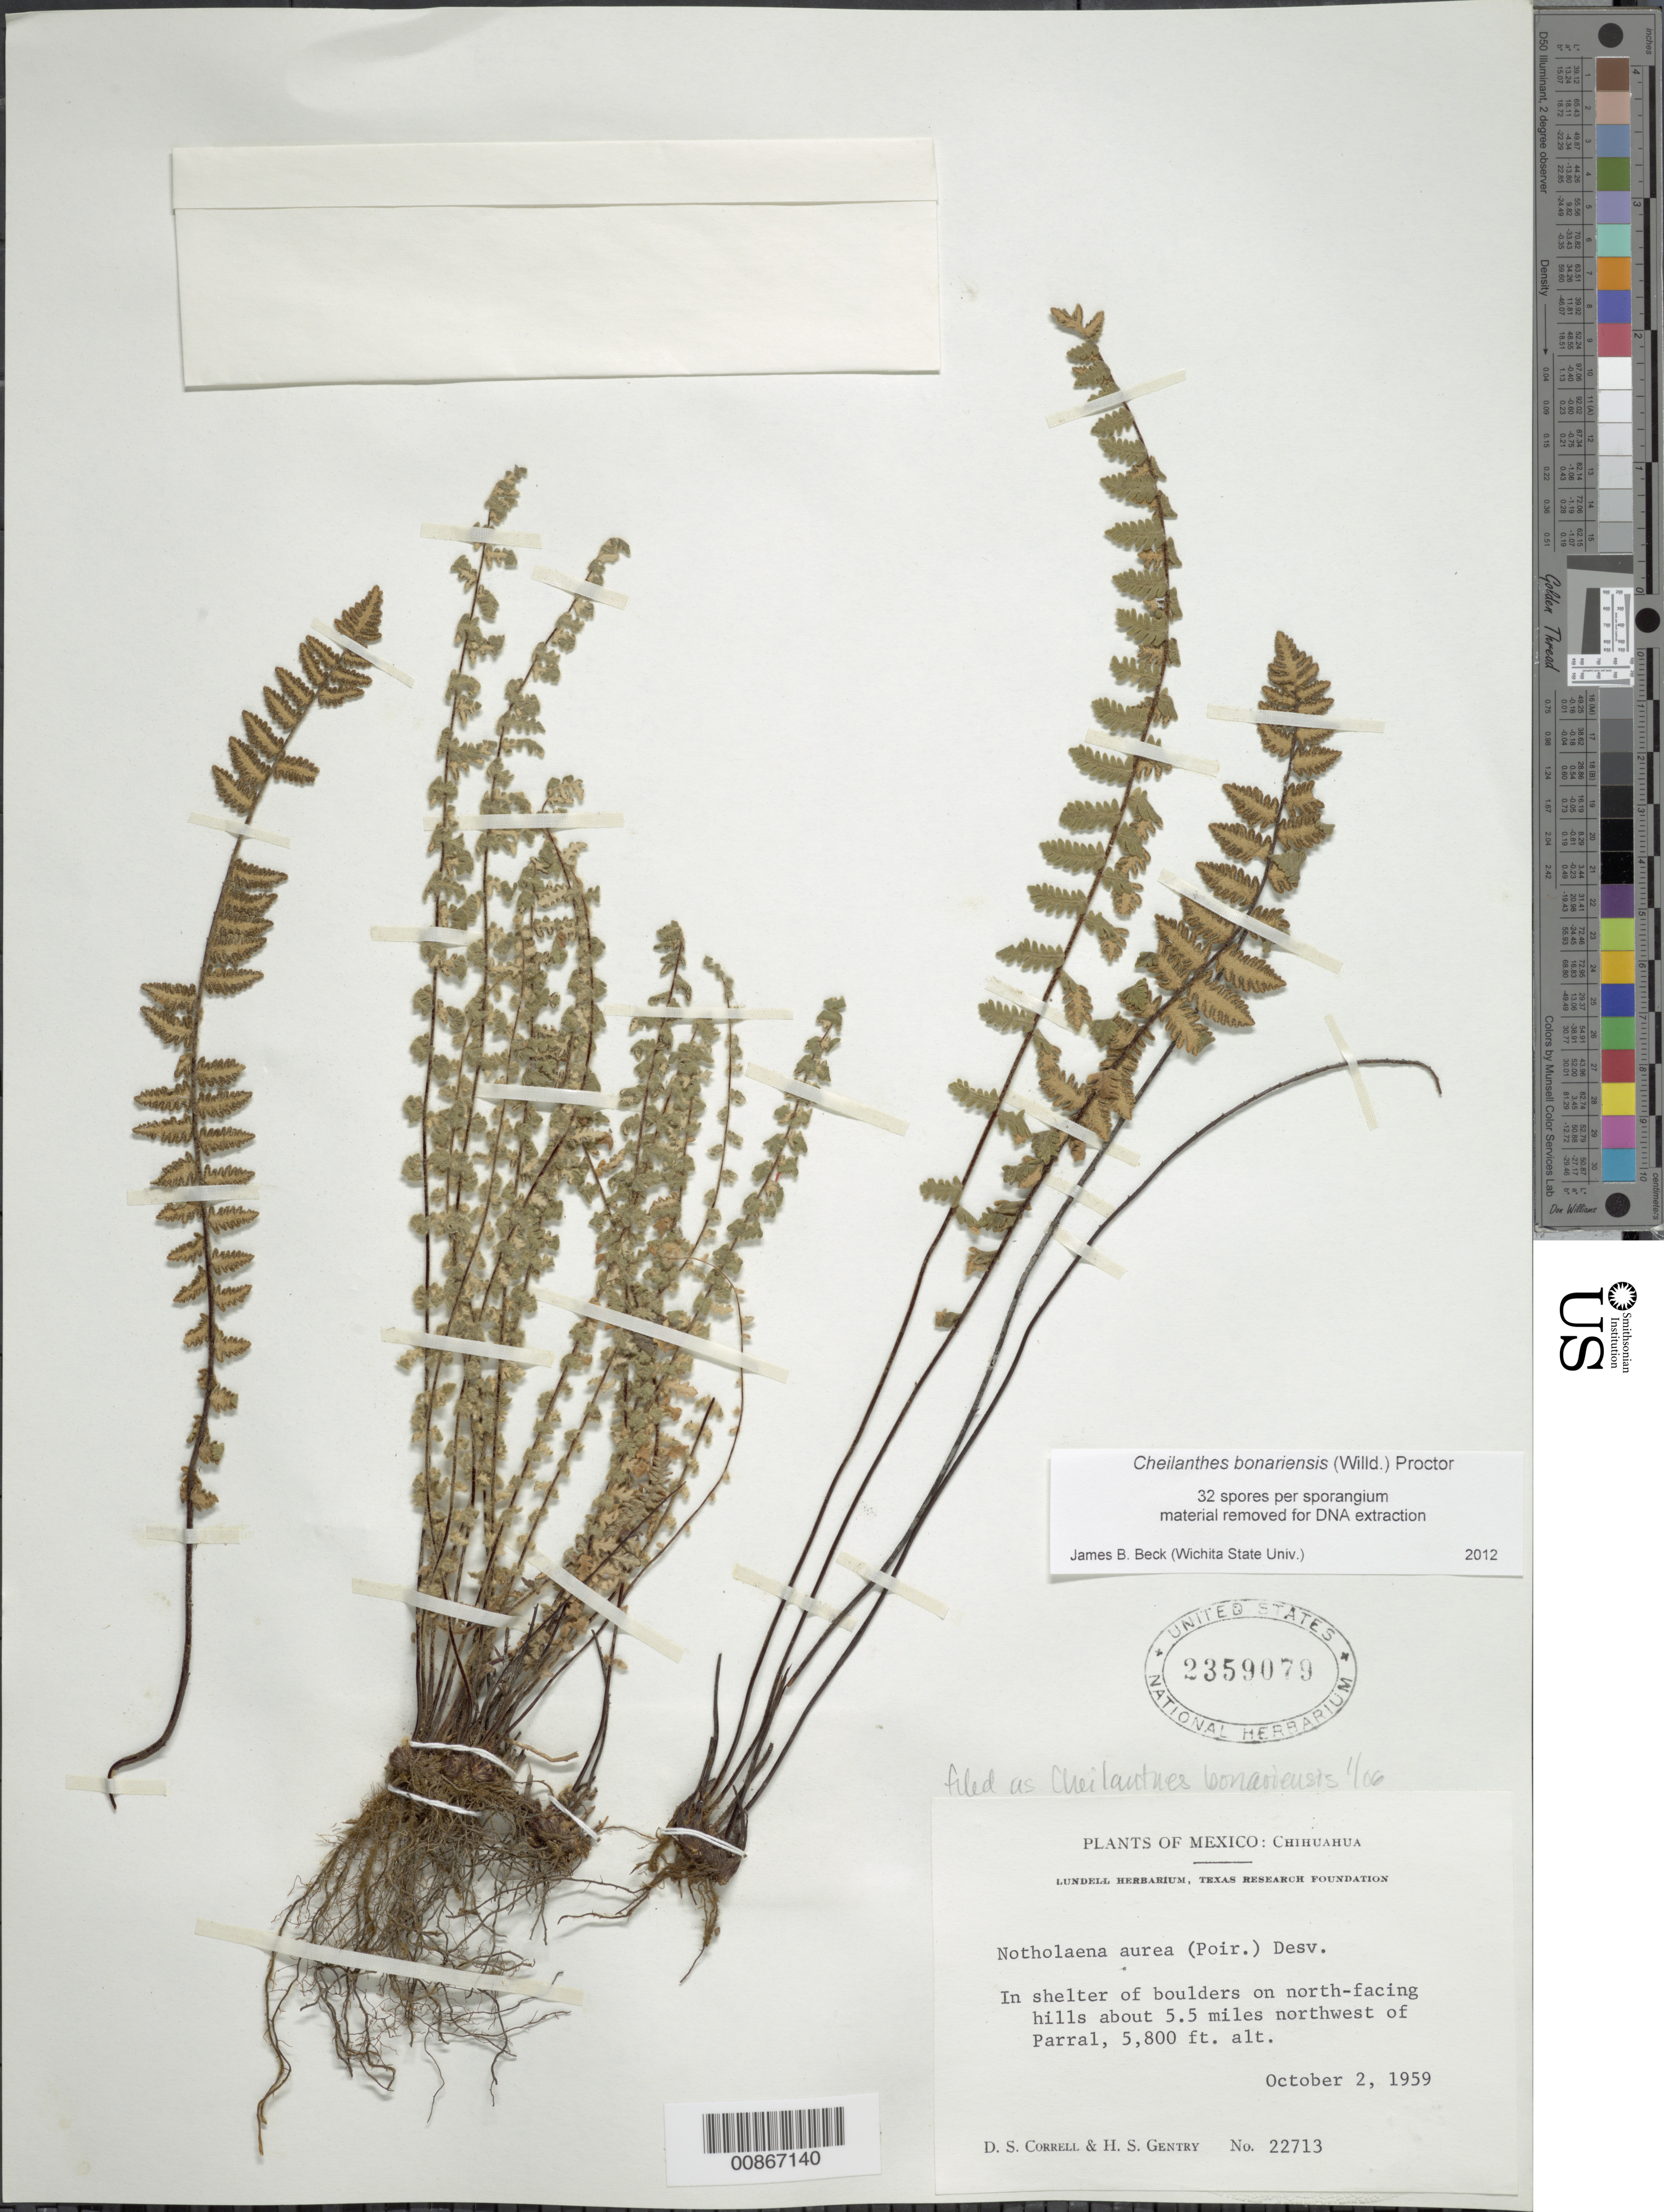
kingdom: Plantae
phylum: Tracheophyta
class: Polypodiopsida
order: Polypodiales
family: Pteridaceae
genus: Myriopteris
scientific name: Myriopteris aurea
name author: (Poir.) Grusz & Windham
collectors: D. S. Correll & H. S. Gentry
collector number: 22713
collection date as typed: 02 Oct 1959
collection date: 1959-10-02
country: Mexico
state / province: Chihuahua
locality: About 5.5 miles northwest of Parral.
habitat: In shelter of boulders on north-facing hills.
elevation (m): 1768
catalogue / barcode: US 2359079